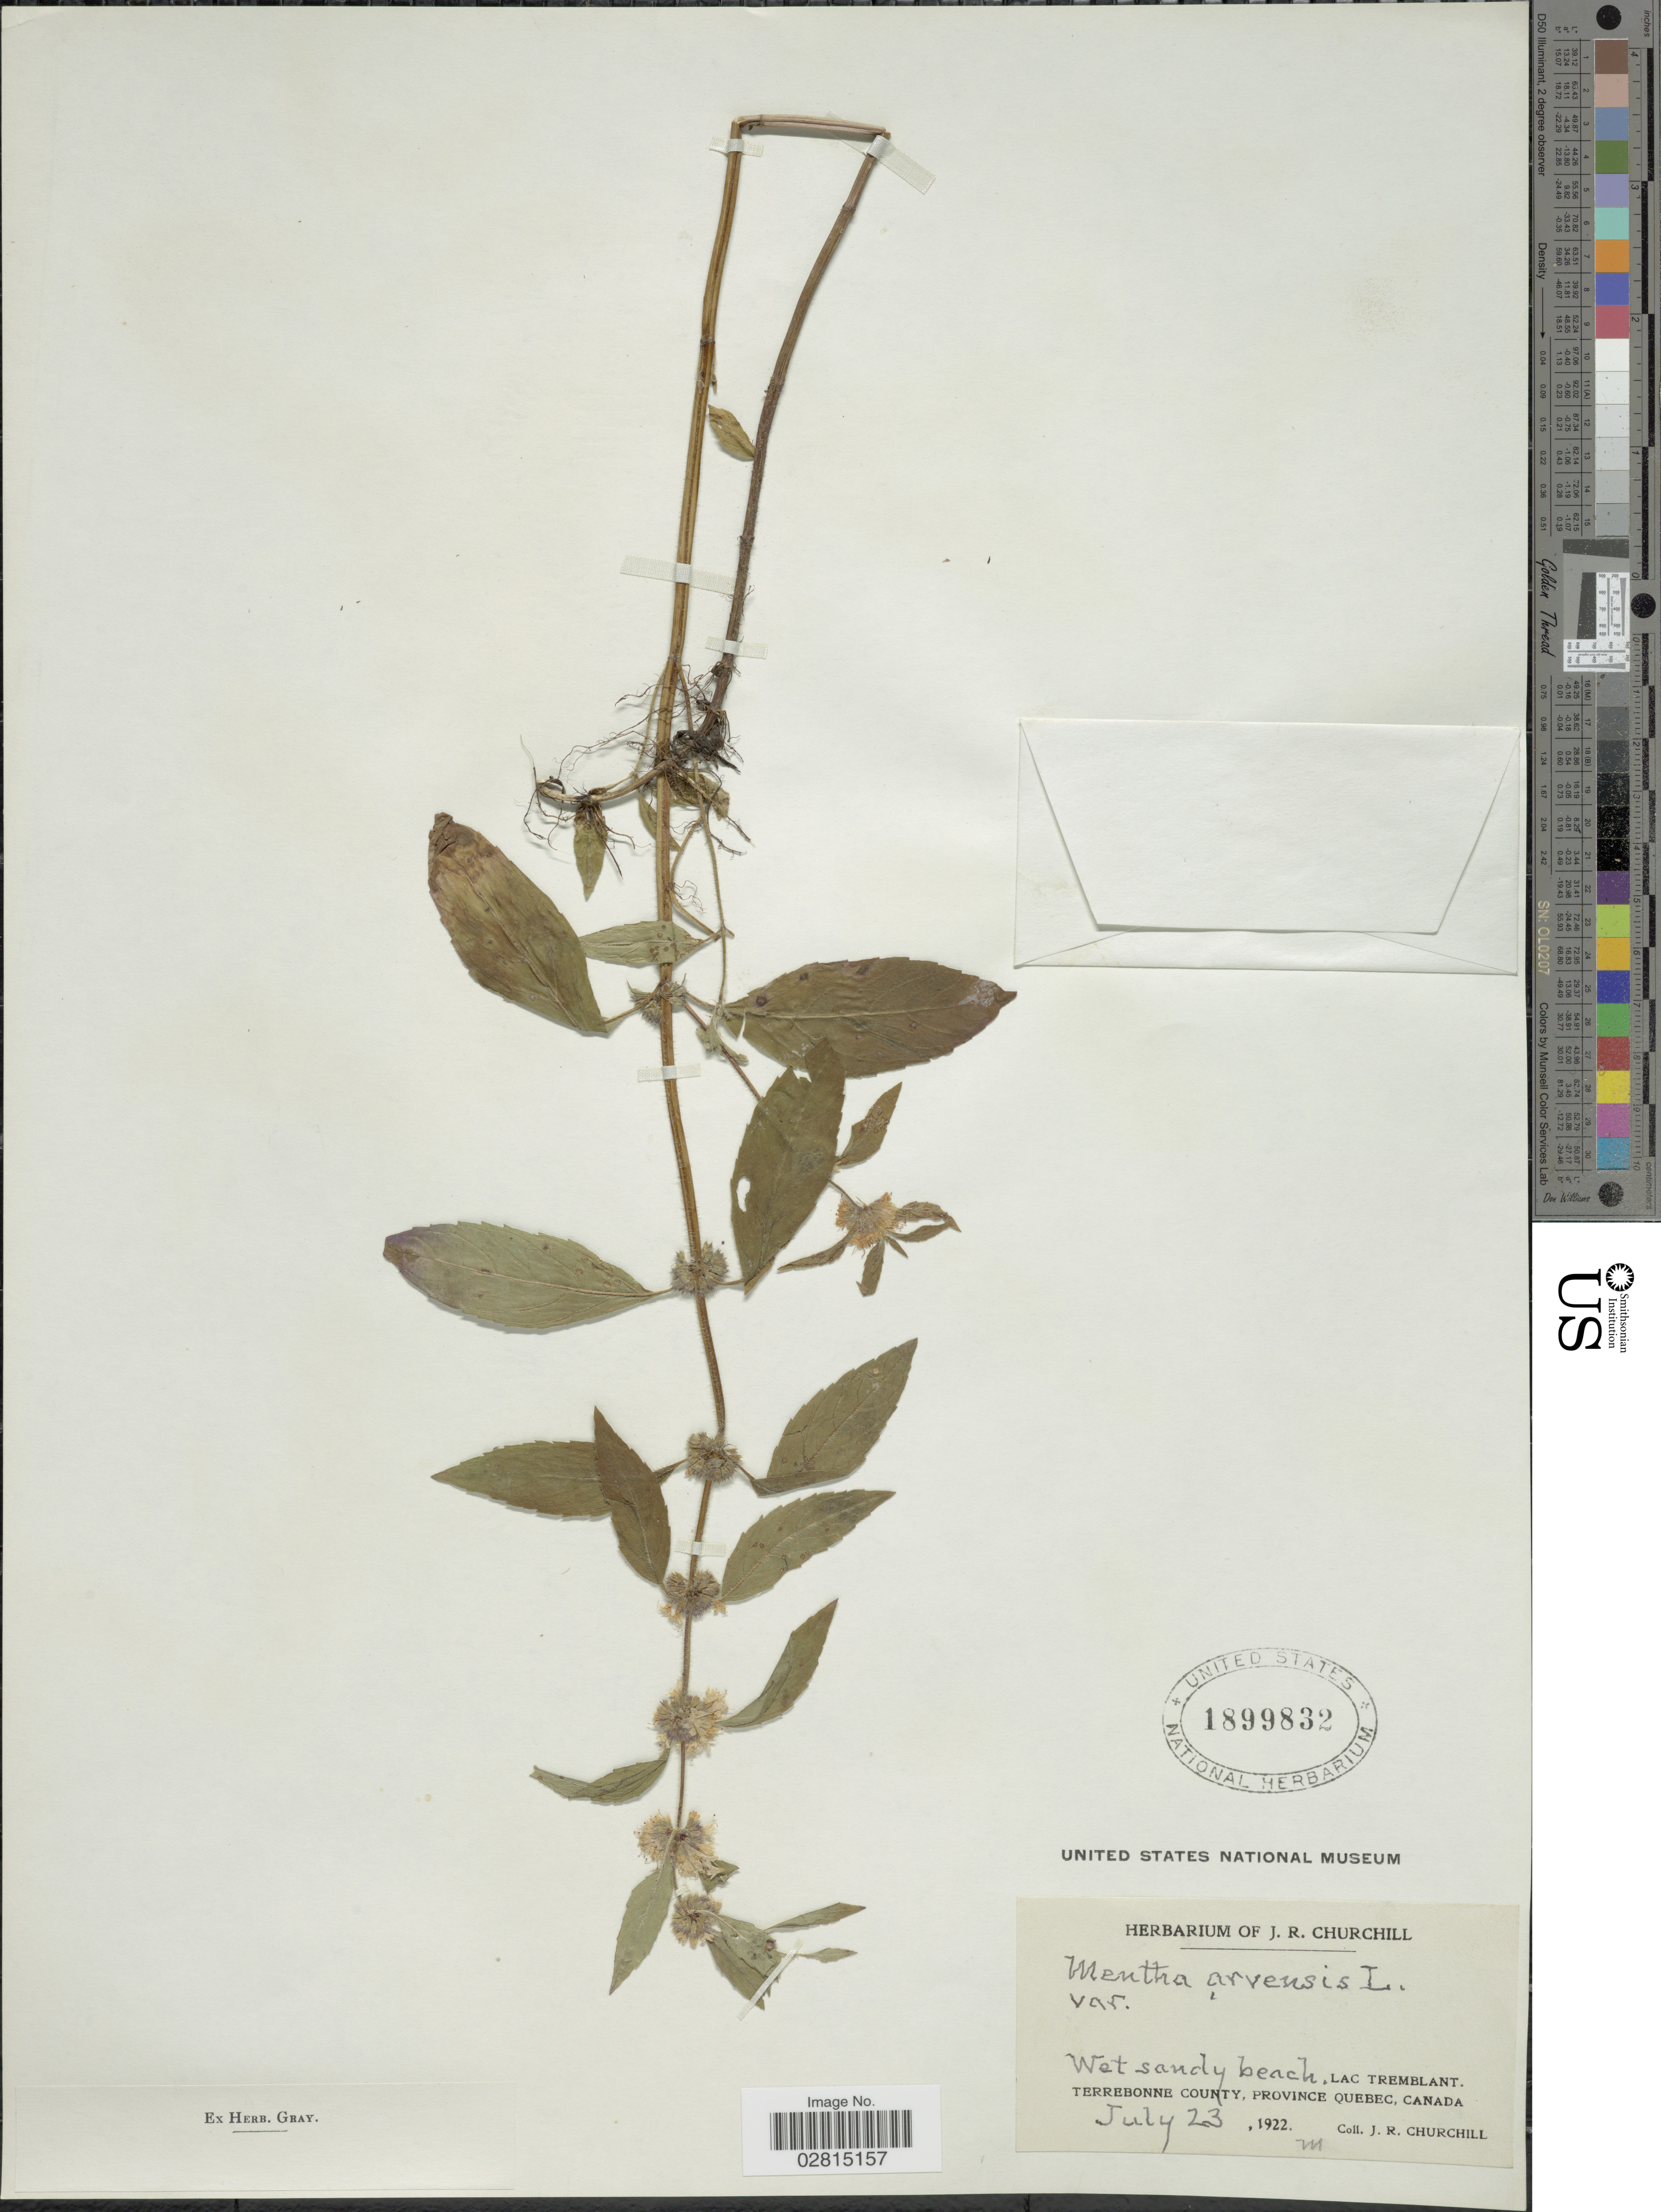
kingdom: Plantae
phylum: Tracheophyta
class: Magnoliopsida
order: Lamiales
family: Lamiaceae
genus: Mentha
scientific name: Mentha arvensis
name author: L.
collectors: J. Churchill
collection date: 1922-07-23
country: Canada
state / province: Quebec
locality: Lac Tremblant, Terrebonne County.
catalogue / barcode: US 1899832